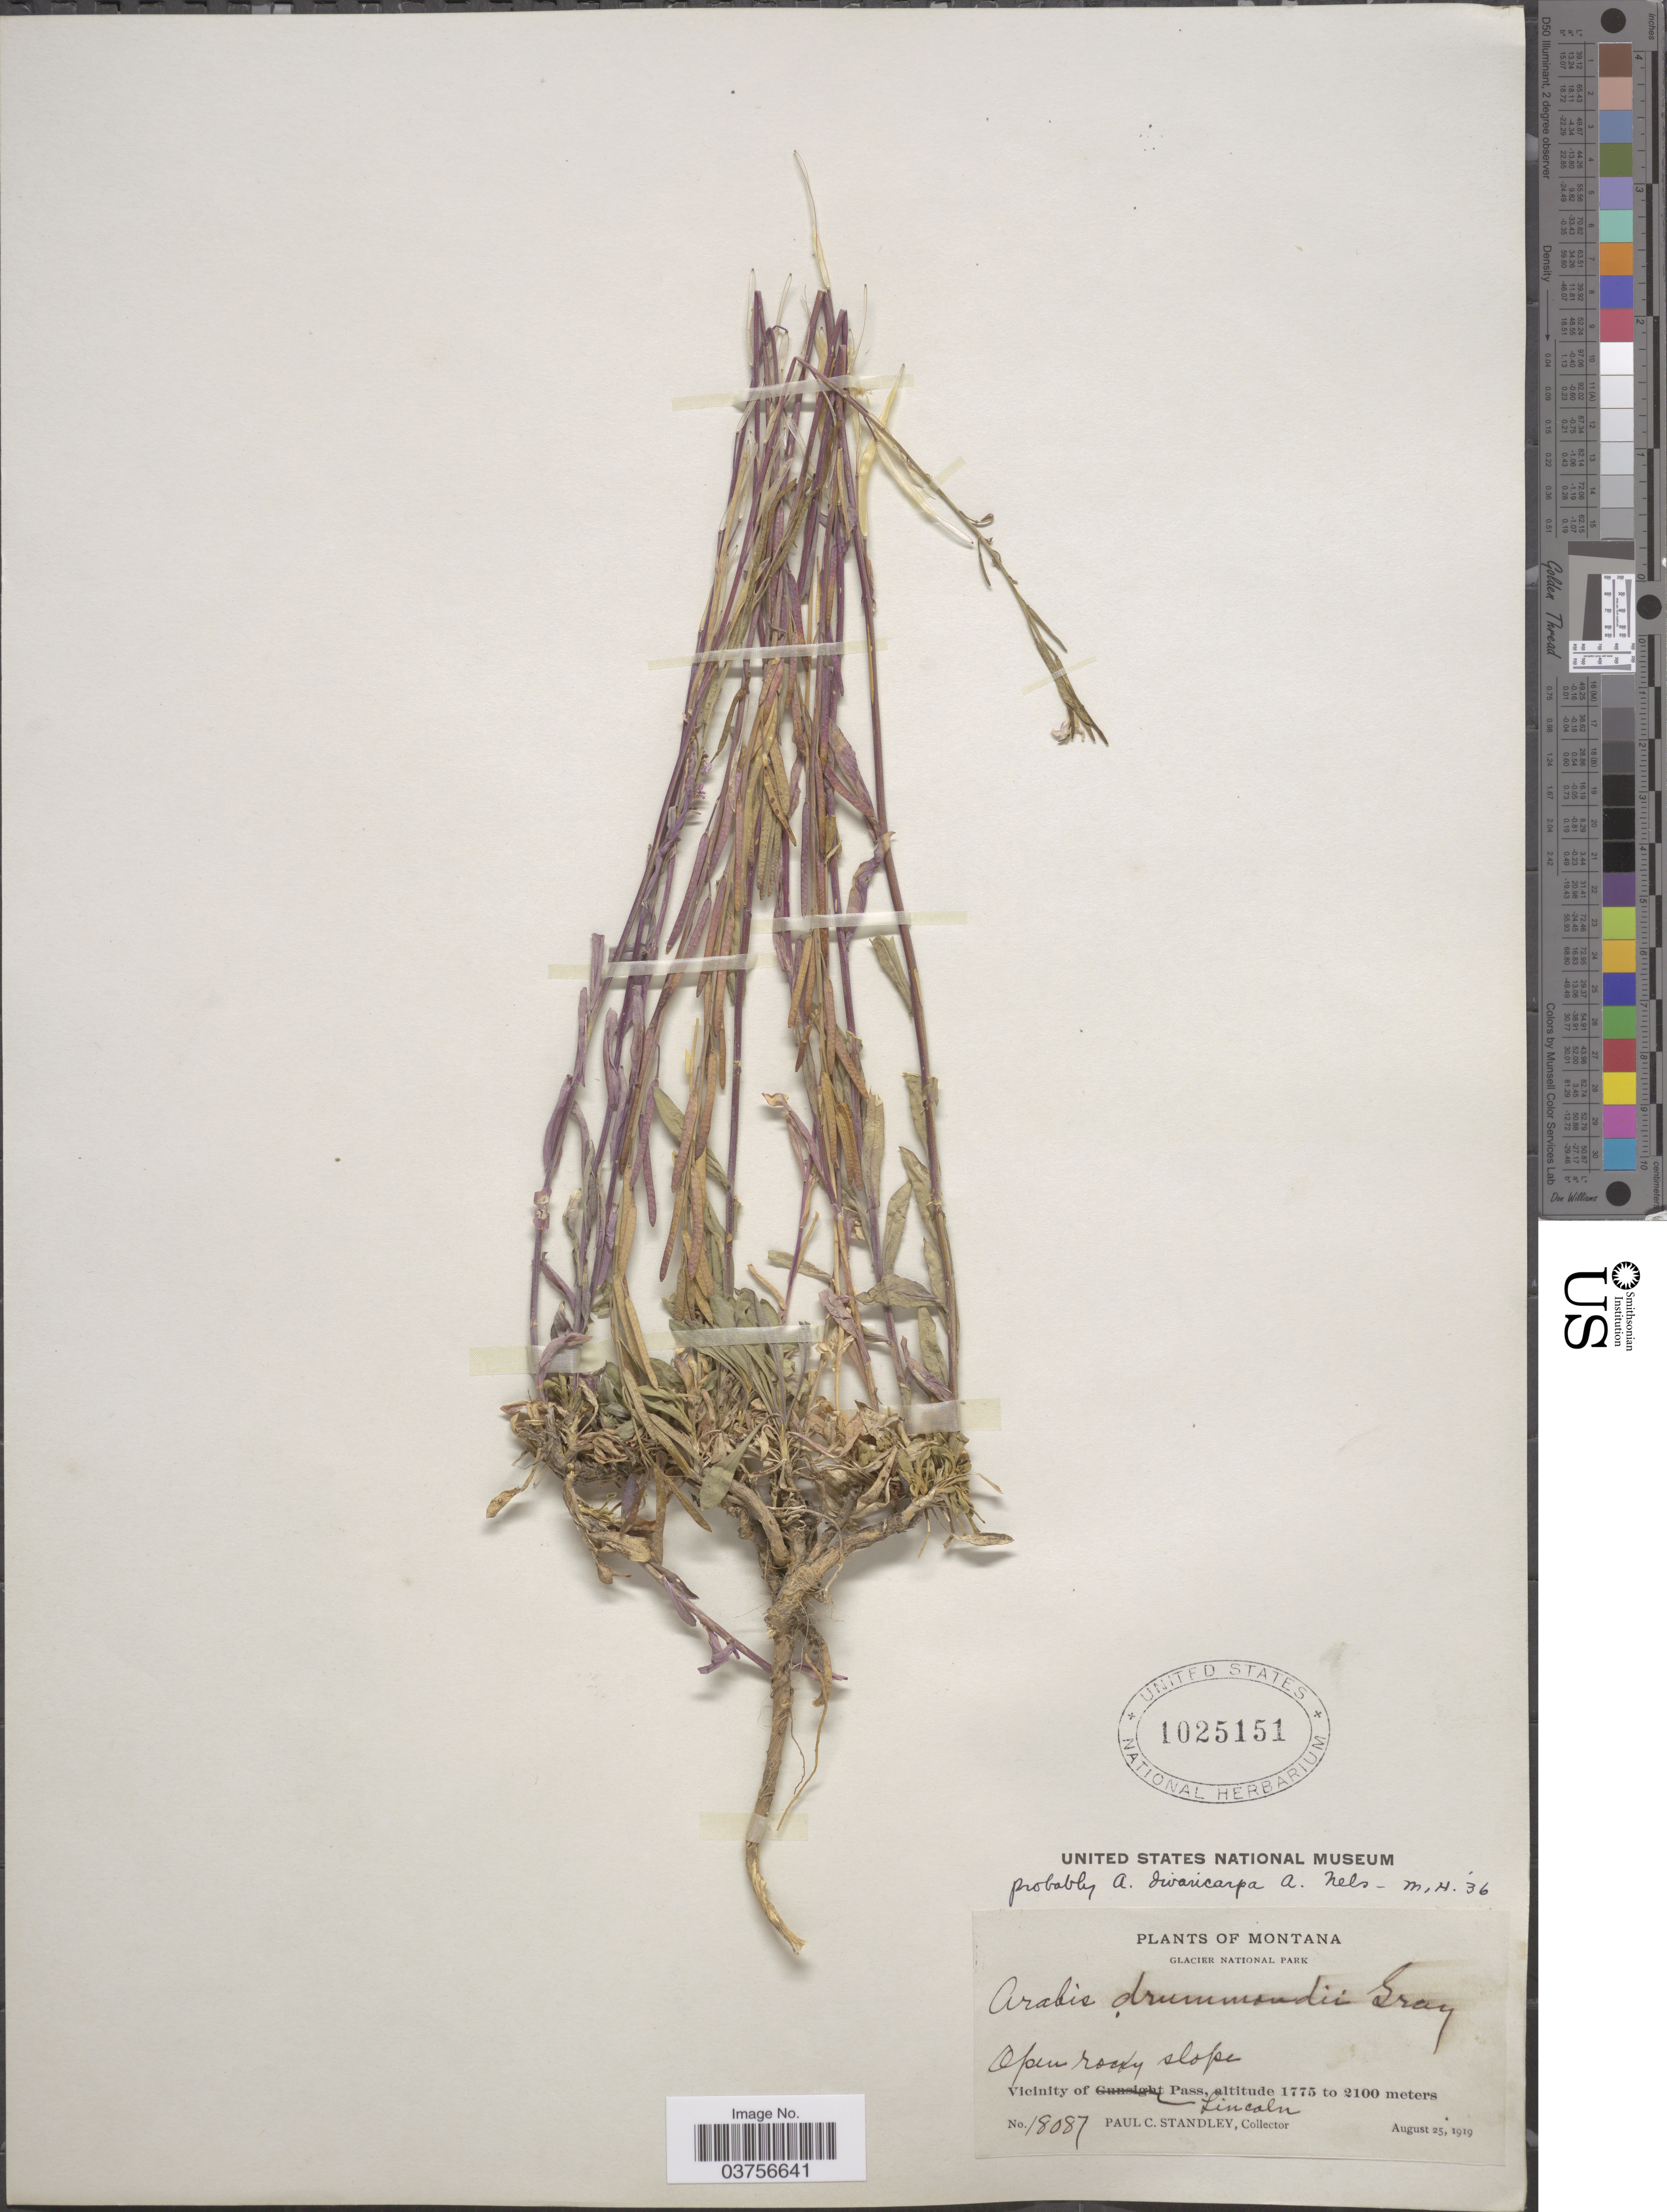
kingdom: Plantae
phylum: Tracheophyta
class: Magnoliopsida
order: Brassicales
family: Brassicaceae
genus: Arabis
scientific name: Arabis divaricarpa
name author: A. Nelson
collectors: P. C. Standley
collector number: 18087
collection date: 1919-08-25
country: United States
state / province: Montana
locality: Glacier National Park. Vicinity of Lincoln Pass.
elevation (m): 1775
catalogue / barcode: US 1025151